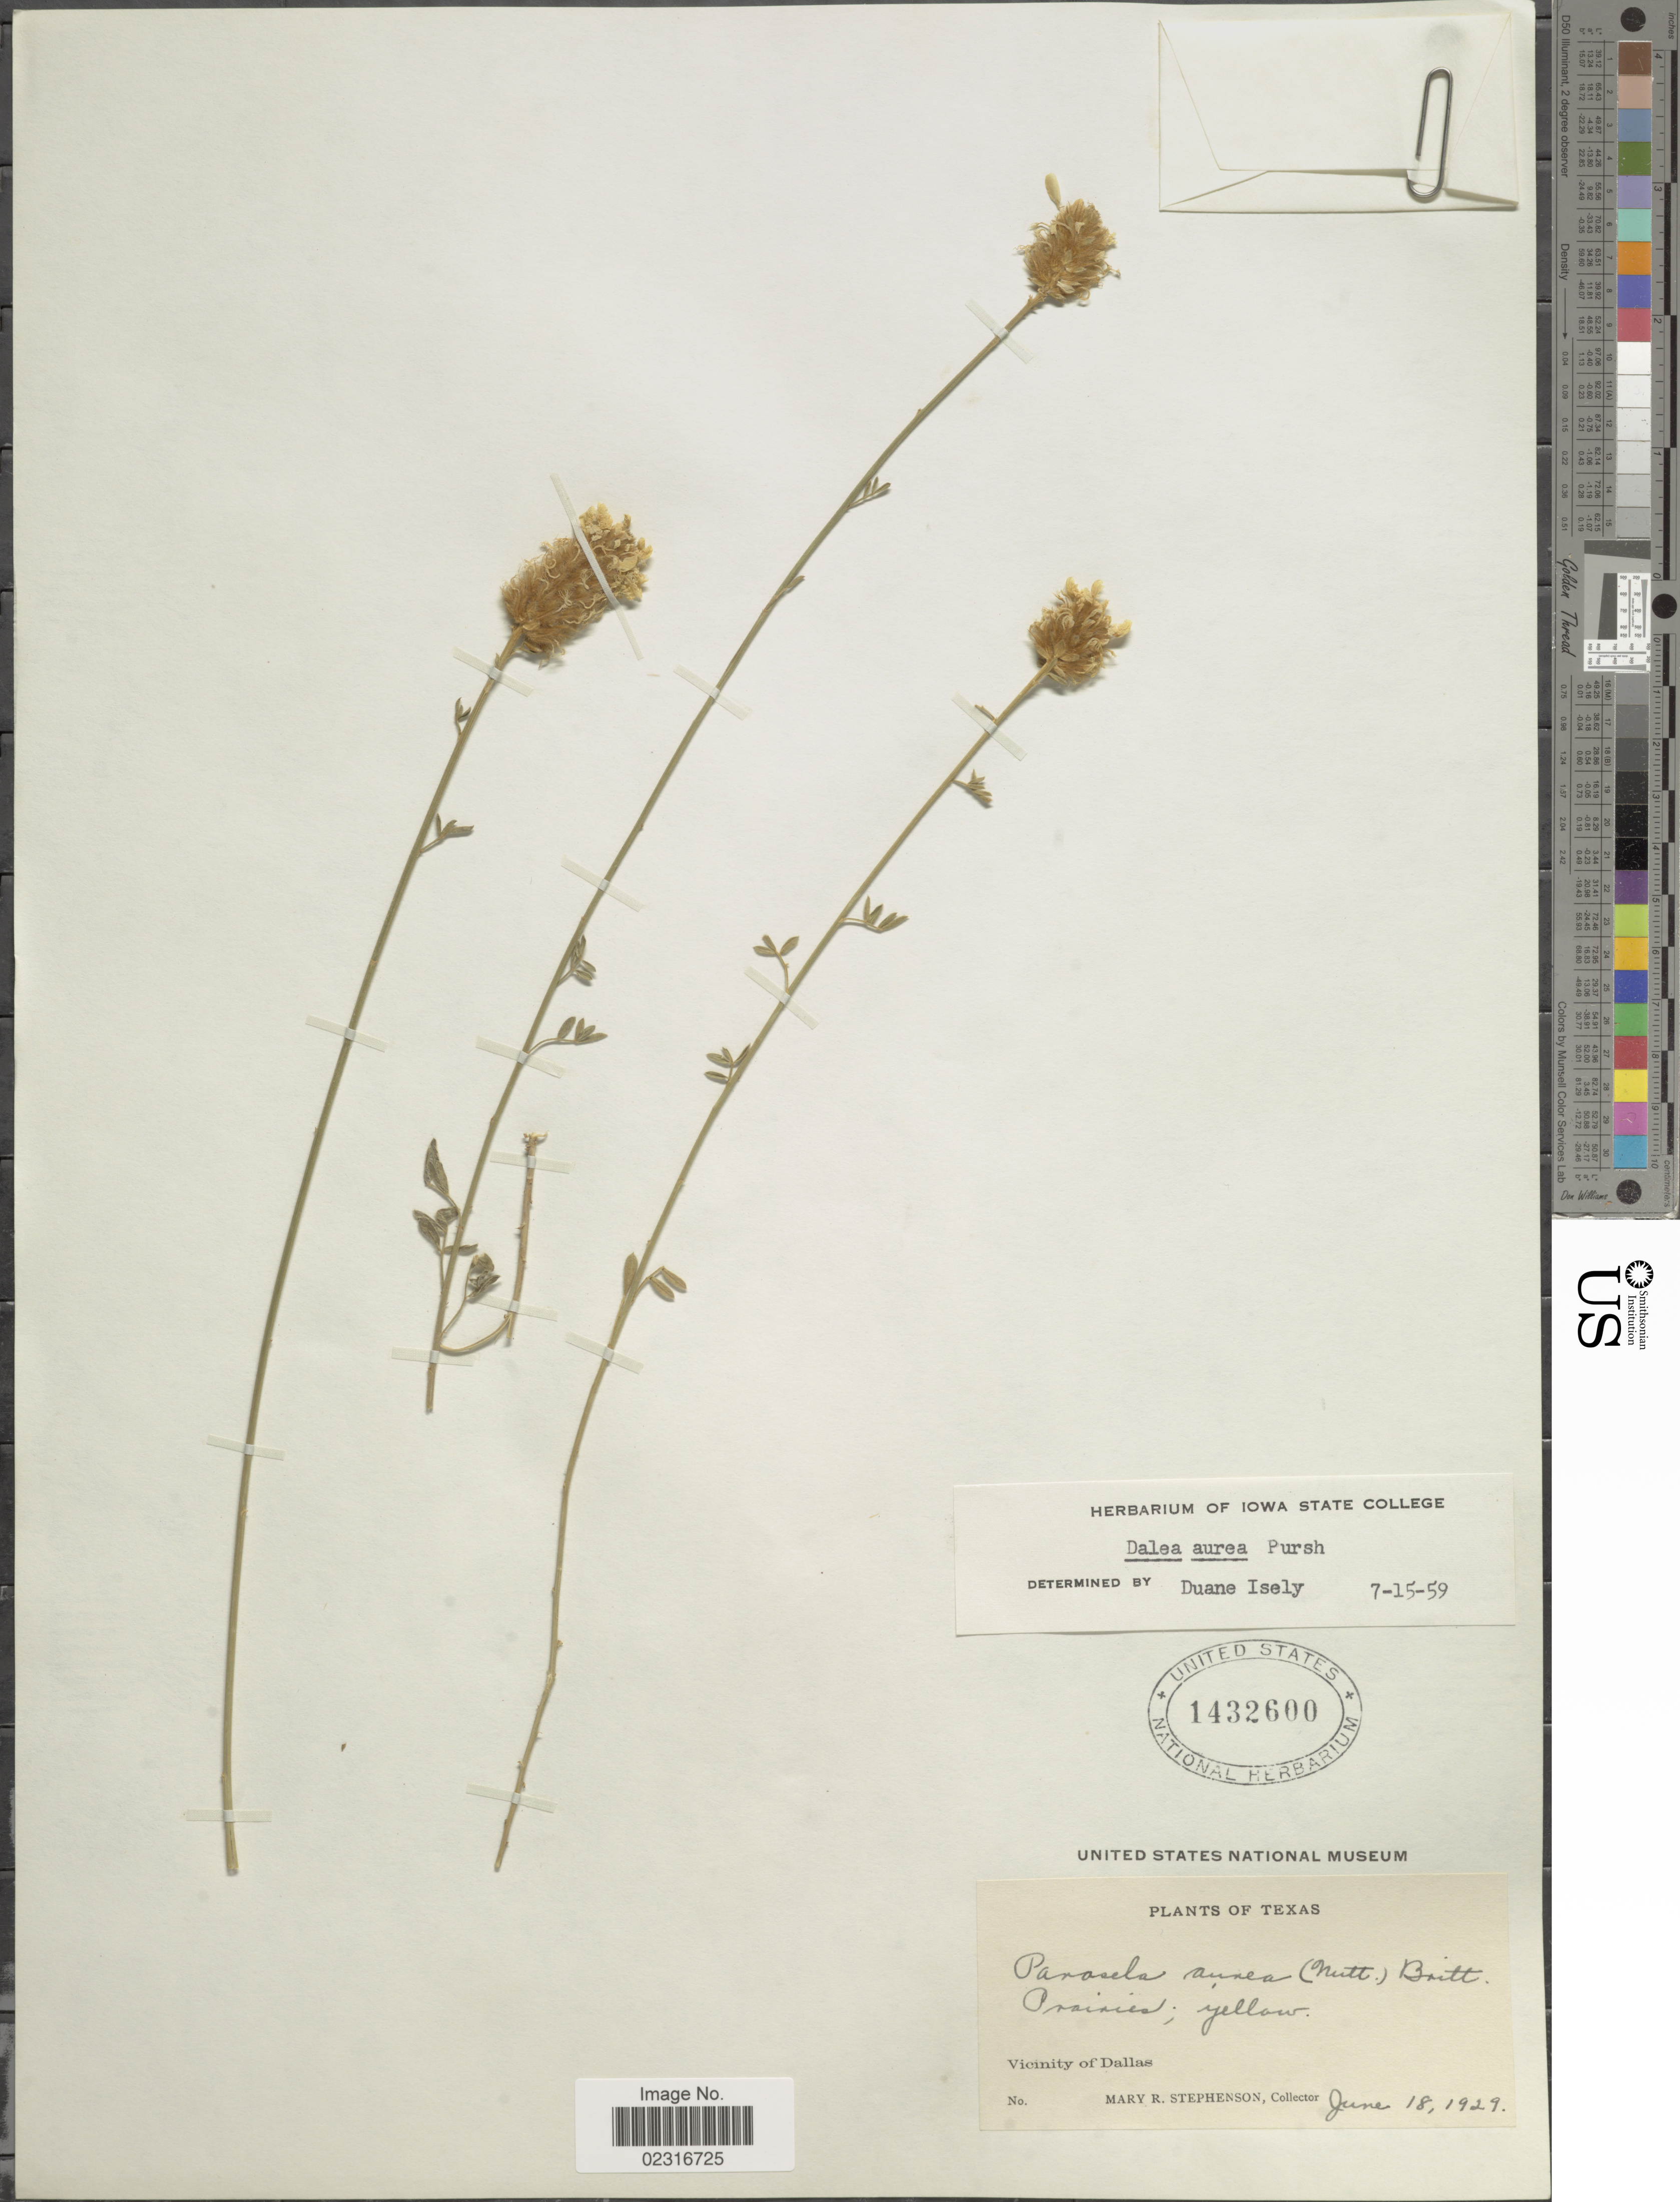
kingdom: Plantae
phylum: Tracheophyta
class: Magnoliopsida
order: Fabales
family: Fabaceae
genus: Dalea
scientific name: Dalea aurea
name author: Nutt. ex Pursh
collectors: M. Stephenson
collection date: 1929-06-18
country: United States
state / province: Texas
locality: Vicinity of Dallas,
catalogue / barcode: US 1432600